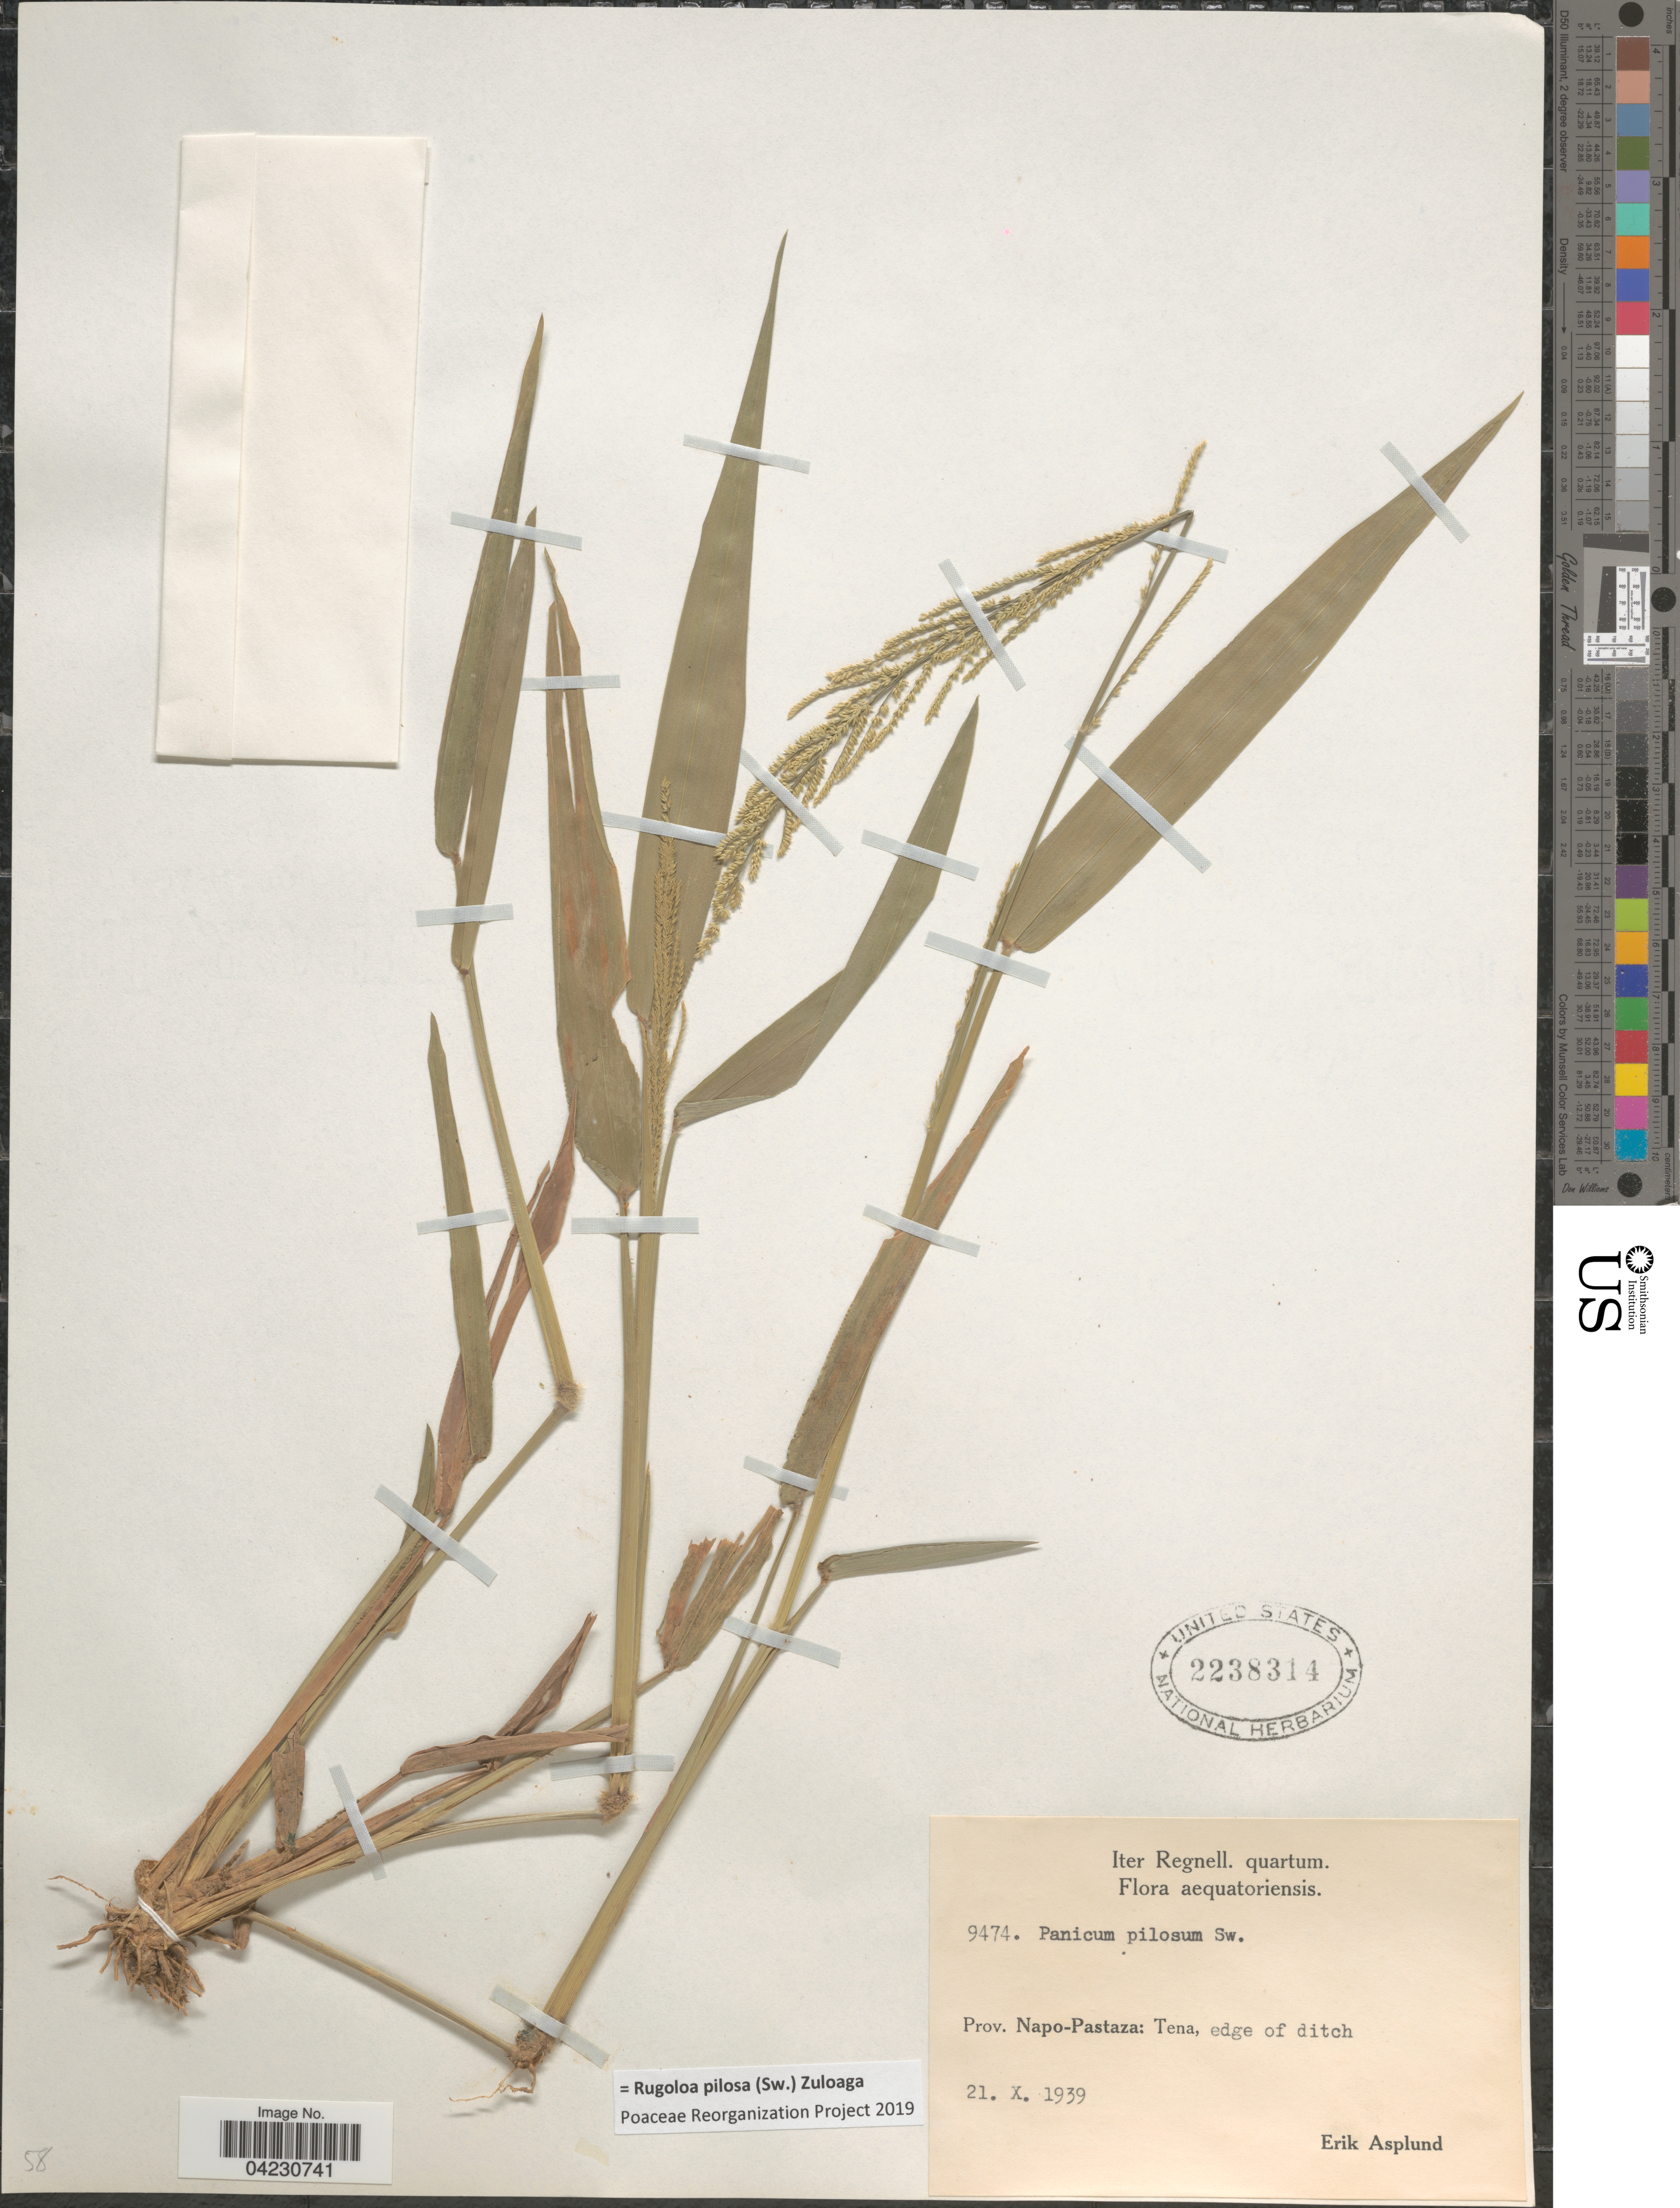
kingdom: Plantae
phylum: Tracheophyta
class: Liliopsida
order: Poales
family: Poaceae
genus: Rugoloa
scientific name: Rugoloa pilosa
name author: (Sw.) Zuloaga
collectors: E. Asplund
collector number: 9474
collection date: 1939-10-21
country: Ecuador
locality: Iter Regnell. quartum. Aequatoriensis. Prov. Napo-Pastaza: Tena, edge of ditch.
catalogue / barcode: US 2238314